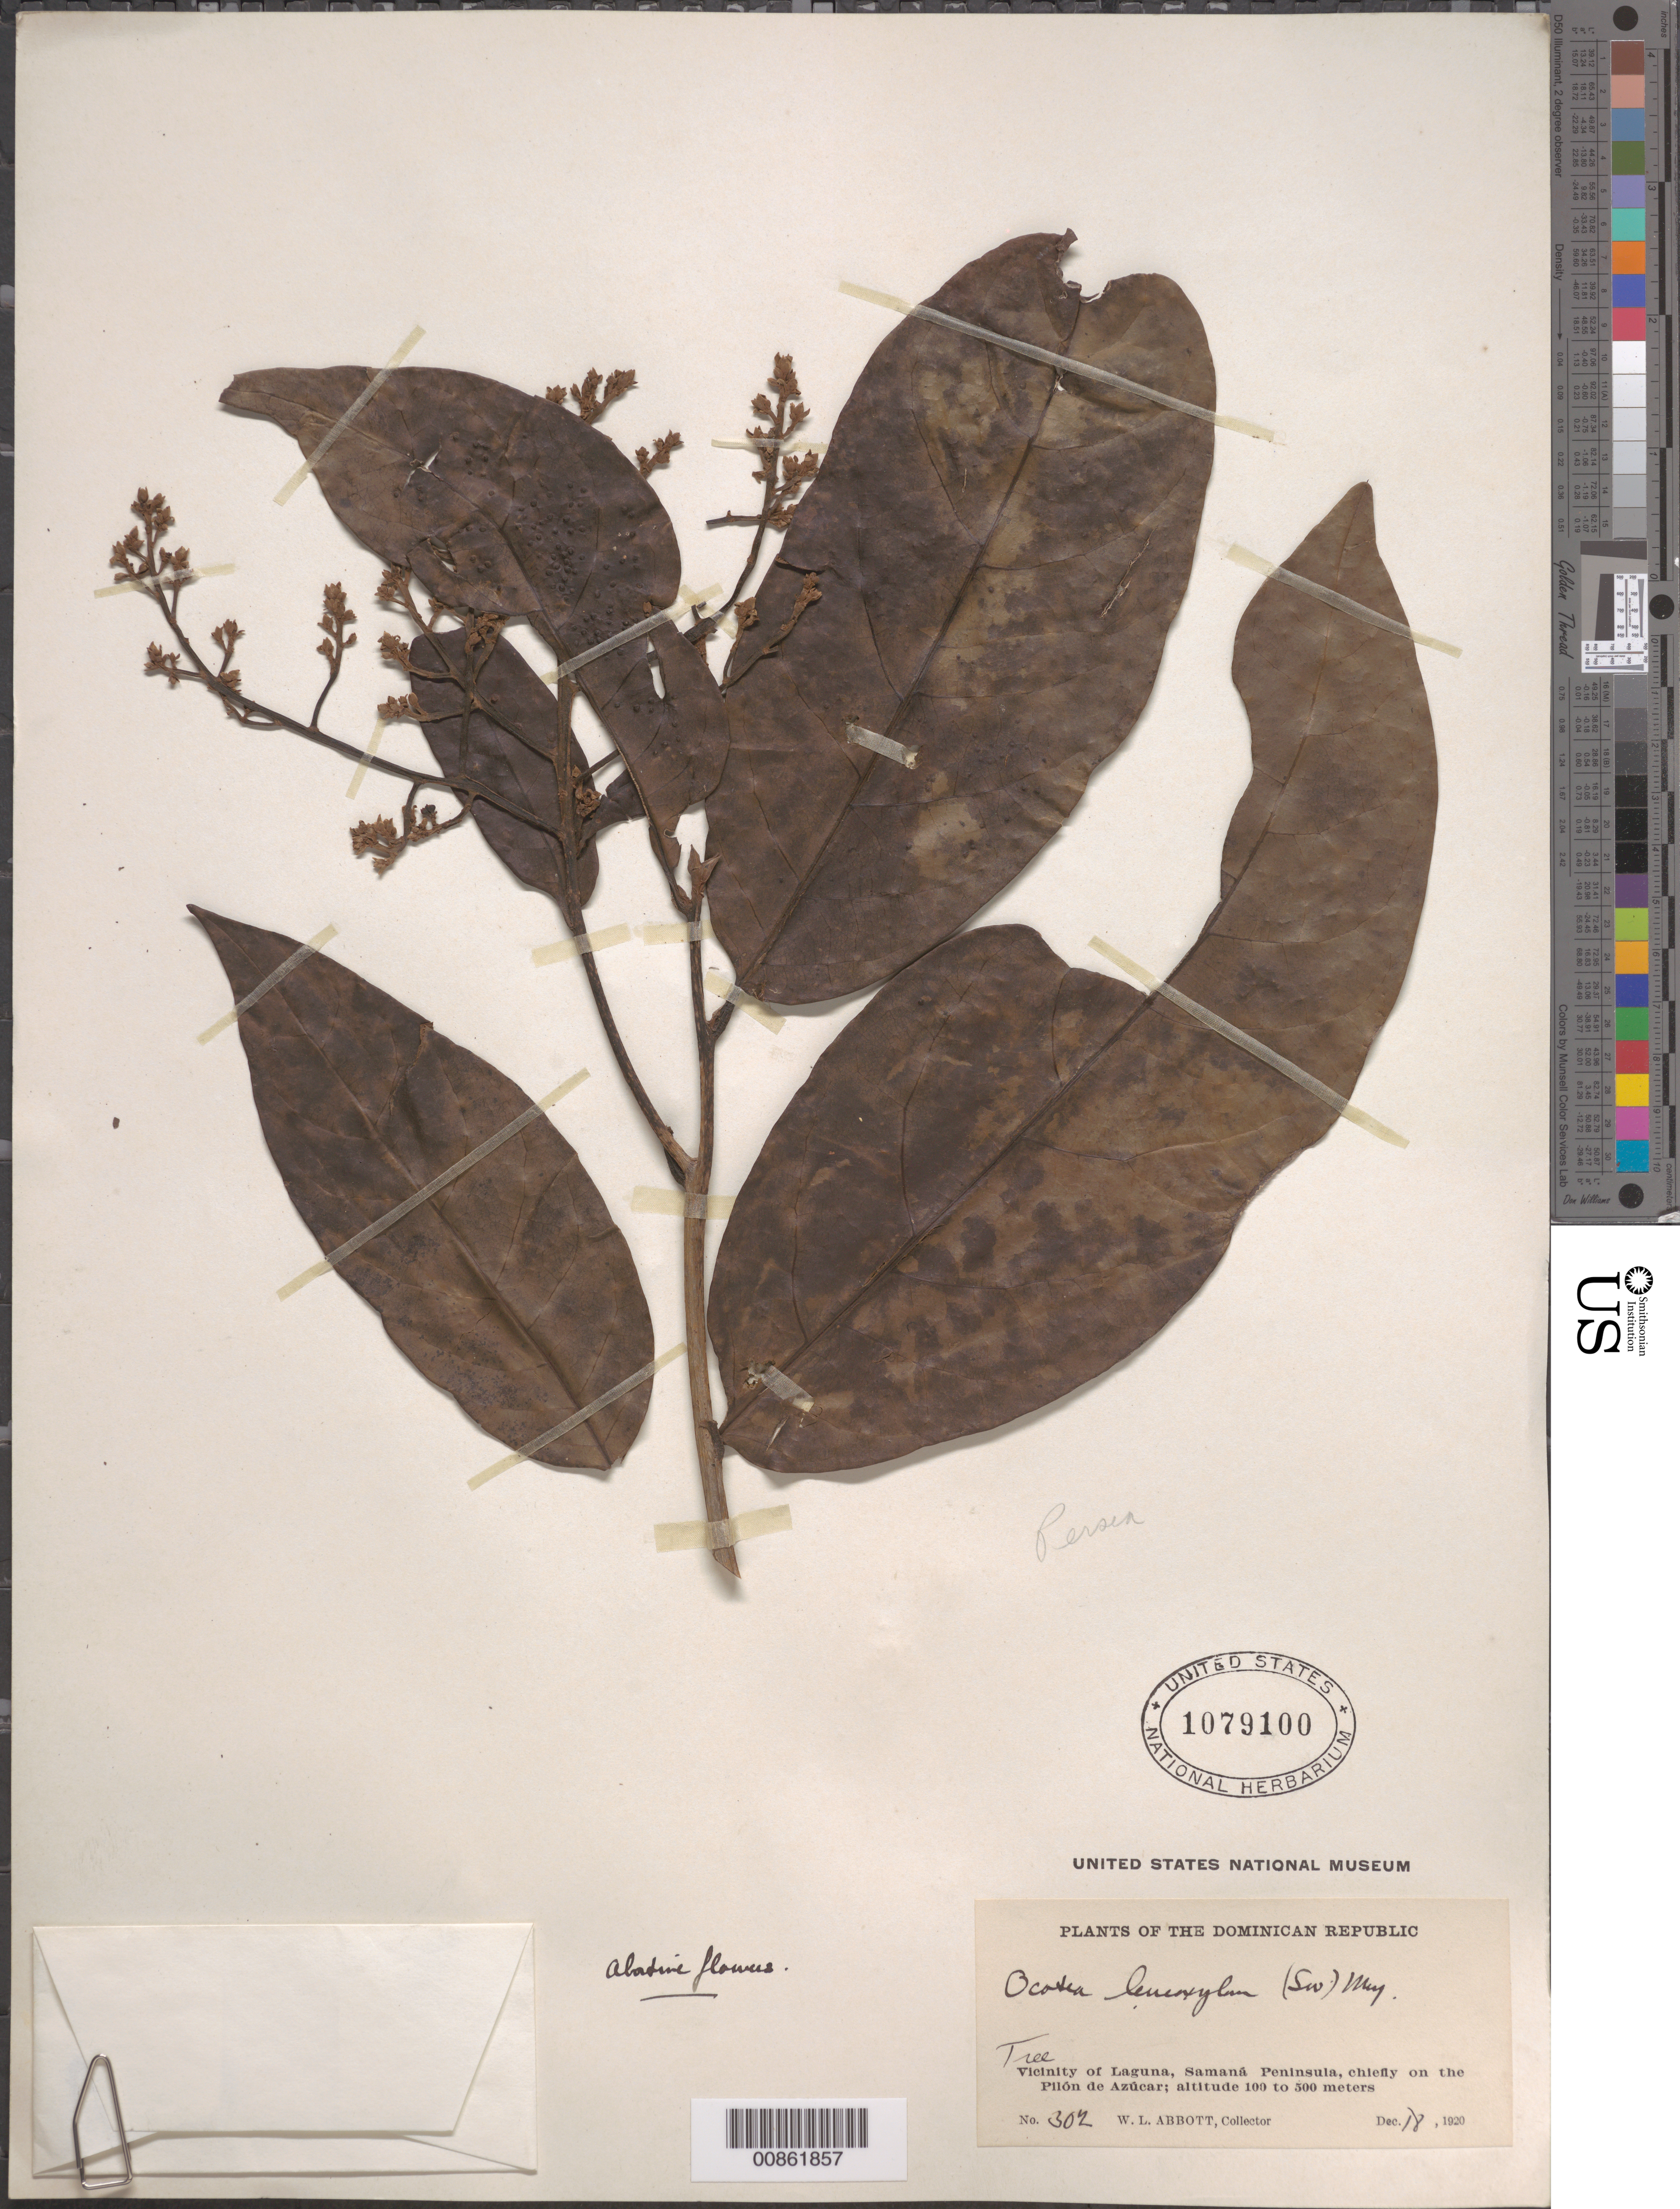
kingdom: Plantae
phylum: Tracheophyta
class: Magnoliopsida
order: Laurales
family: Lauraceae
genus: Ocotea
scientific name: Ocotea leucoxylon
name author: (Sw.) Laness.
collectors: W. L. Abbott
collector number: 302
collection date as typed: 18 Dec 1920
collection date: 1920-12-18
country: Dominican Republic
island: Hispaniola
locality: Vicinity of Laguna, Samaná Peninsula, chiefly on the Pilón de Azúcar.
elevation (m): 100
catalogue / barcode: US 1079100